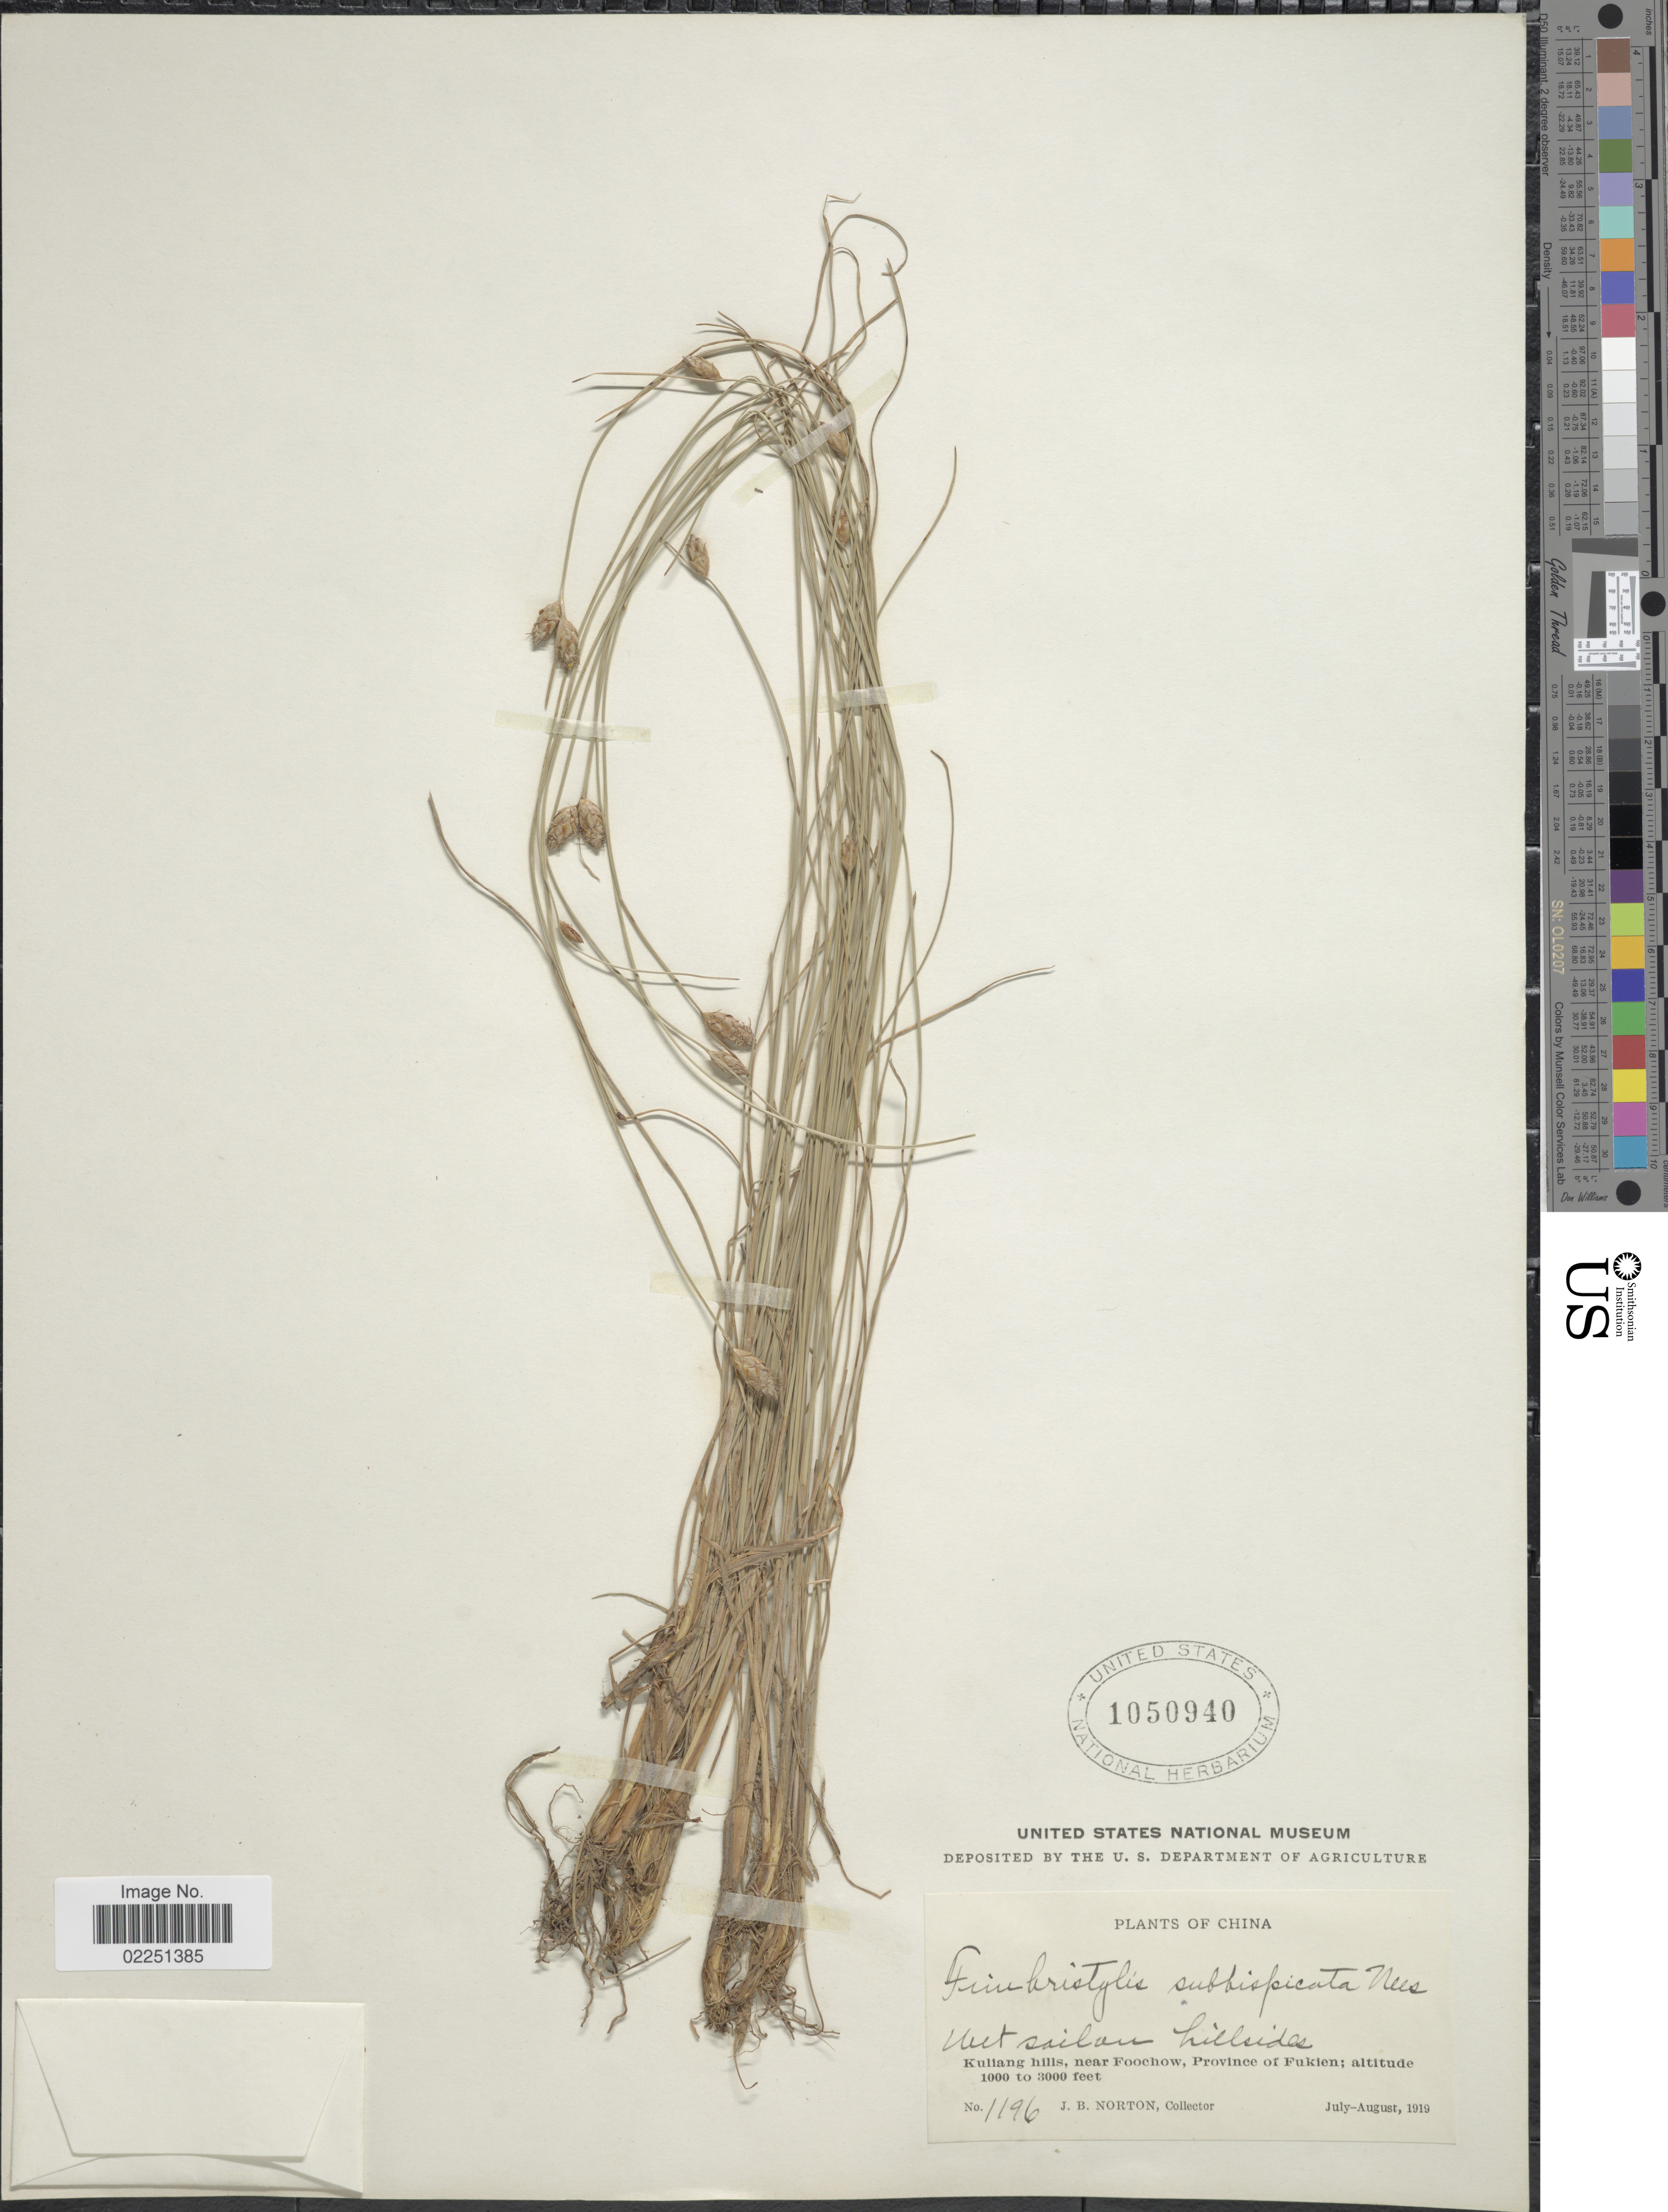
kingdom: Plantae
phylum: Tracheophyta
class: Liliopsida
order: Poales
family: Cyperaceae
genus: Fimbristylis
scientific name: Fimbristylis subbispicata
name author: Nees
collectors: J. B. Norton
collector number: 1196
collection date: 1919-07/1919-08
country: China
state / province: Fujian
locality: Kuliang hills, near Foochow, Province of Fukien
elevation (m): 305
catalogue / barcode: US 1050940